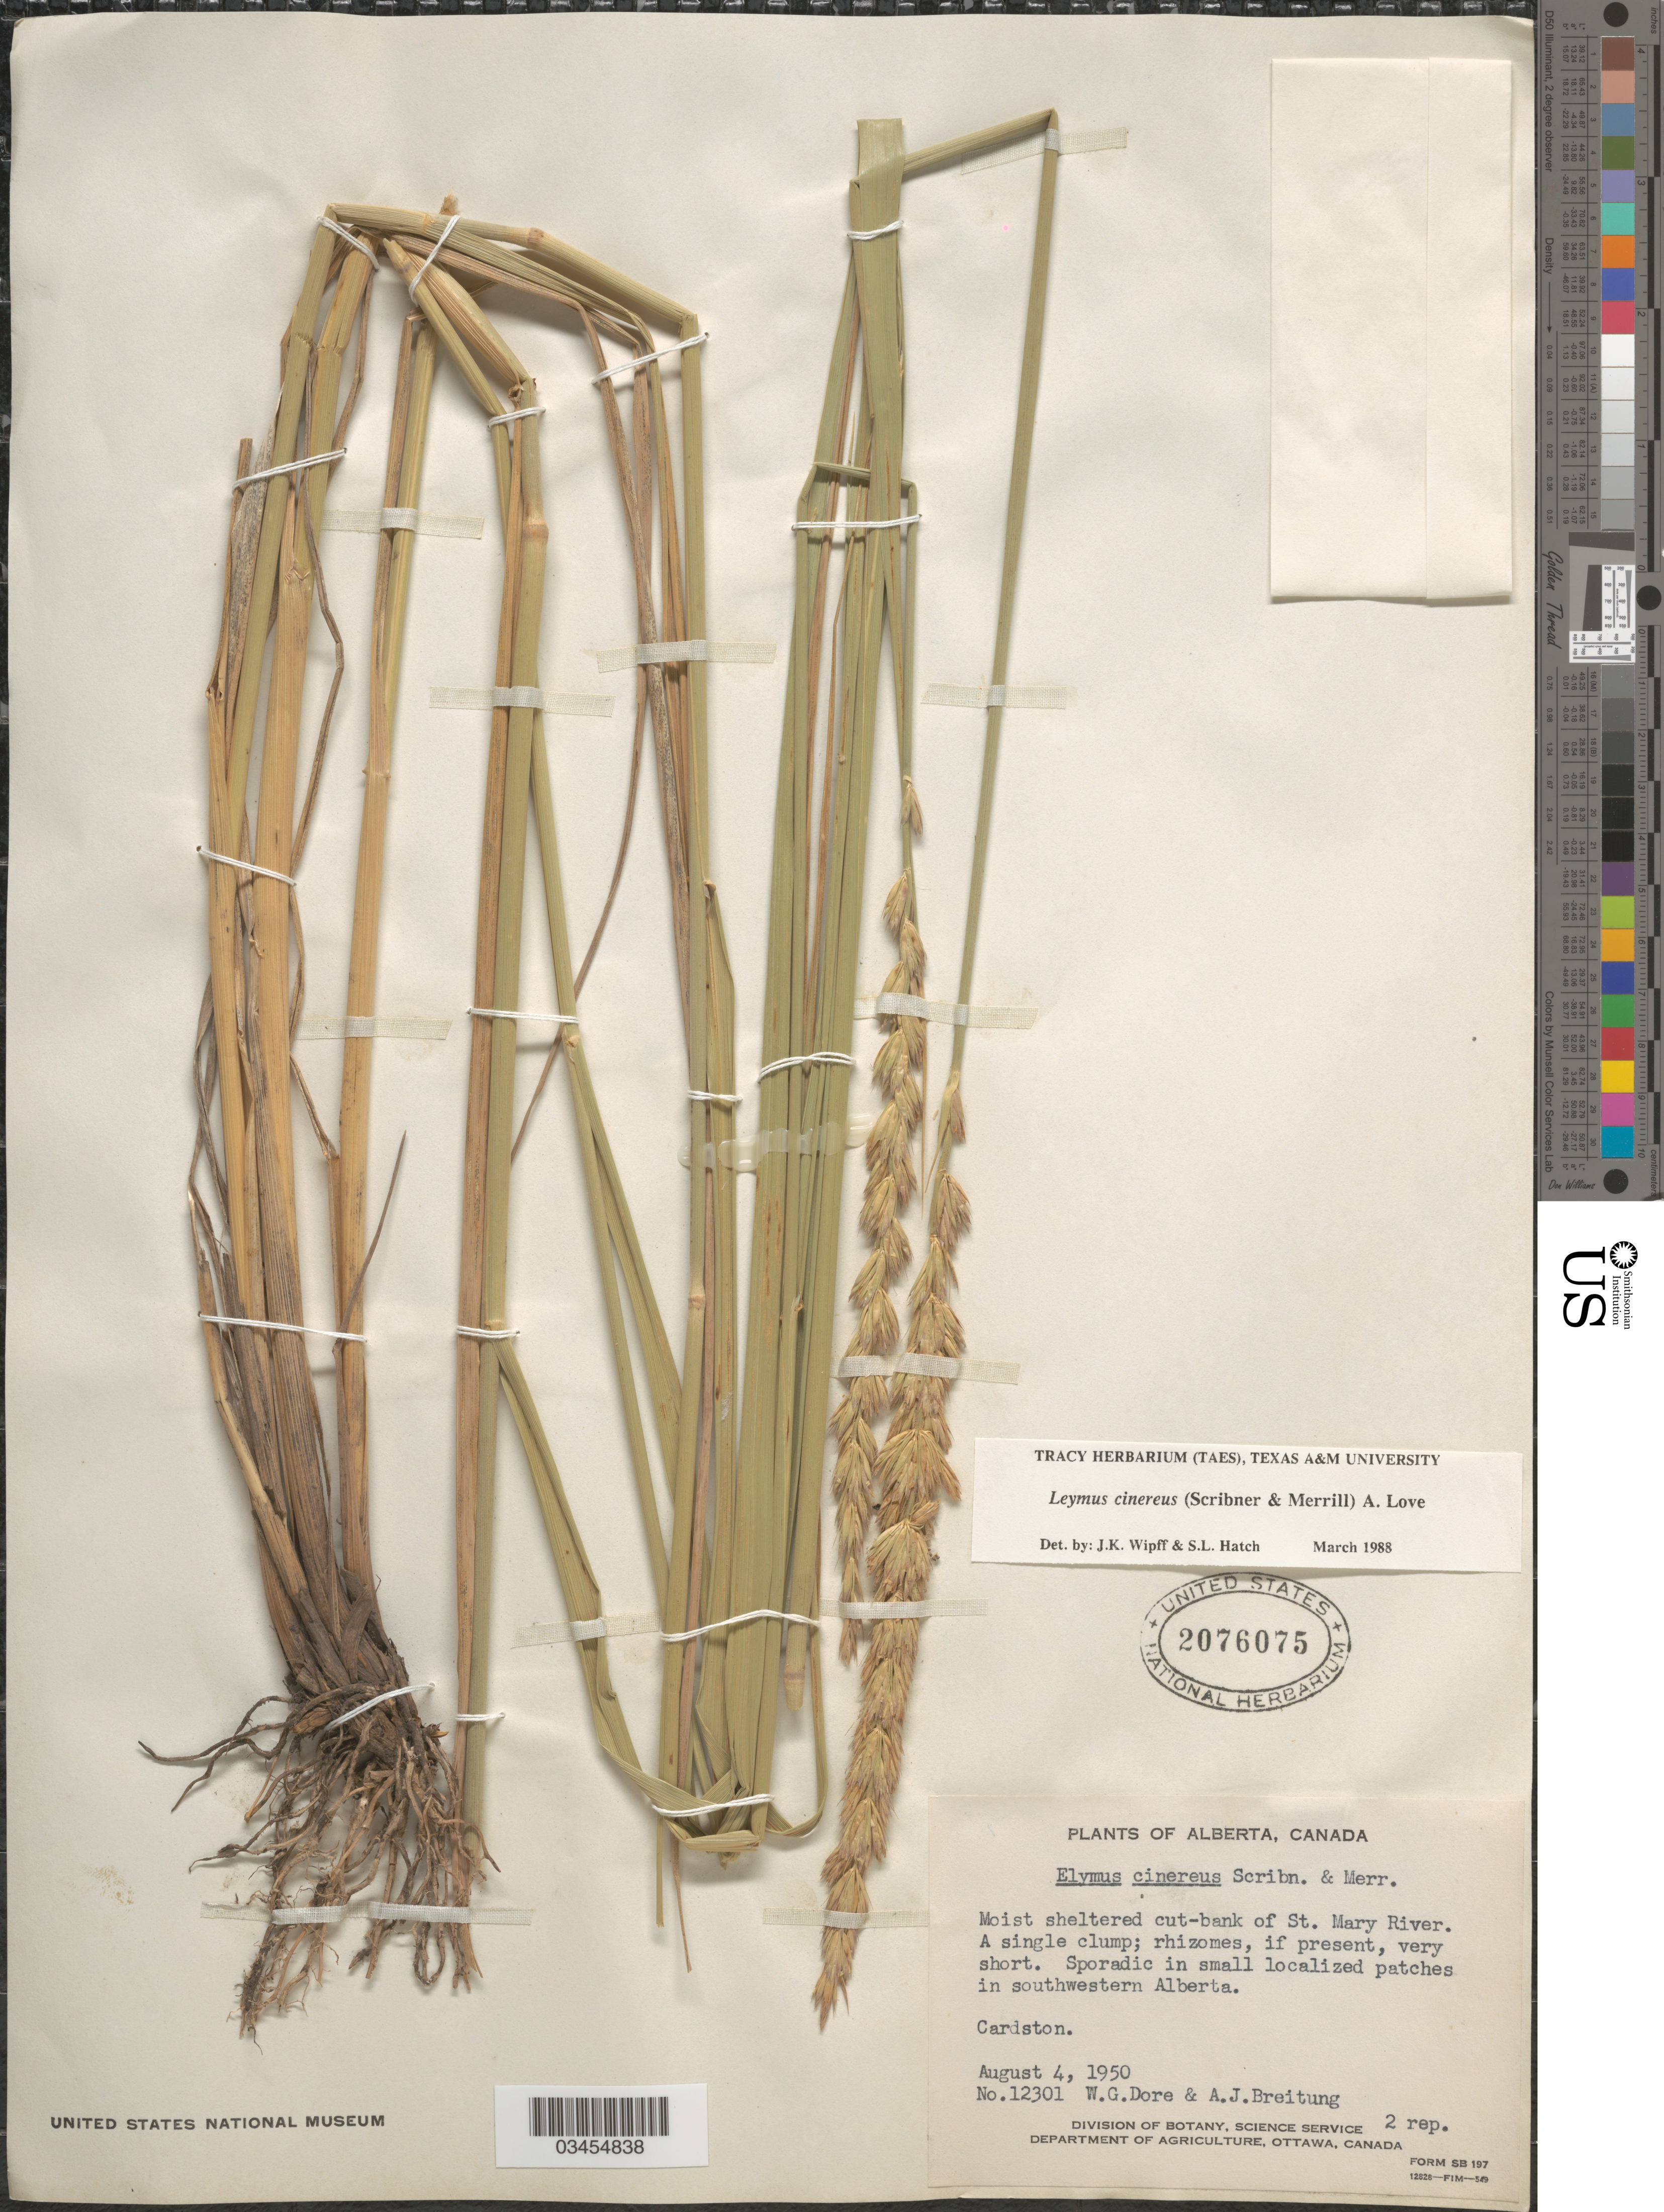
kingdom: Plantae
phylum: Tracheophyta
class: Liliopsida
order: Poales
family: Poaceae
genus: Leymus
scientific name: Leymus condensatus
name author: (J. Presl) Á. Löve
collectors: W. Dore & A. Breitung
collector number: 12301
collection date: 1950-08-04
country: Canada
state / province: Alberta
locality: Moist sheltered cut-bank of St. Mary River. Sporadic in small localized patches in southwestern Alberta. Cardston.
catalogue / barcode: US 2076075